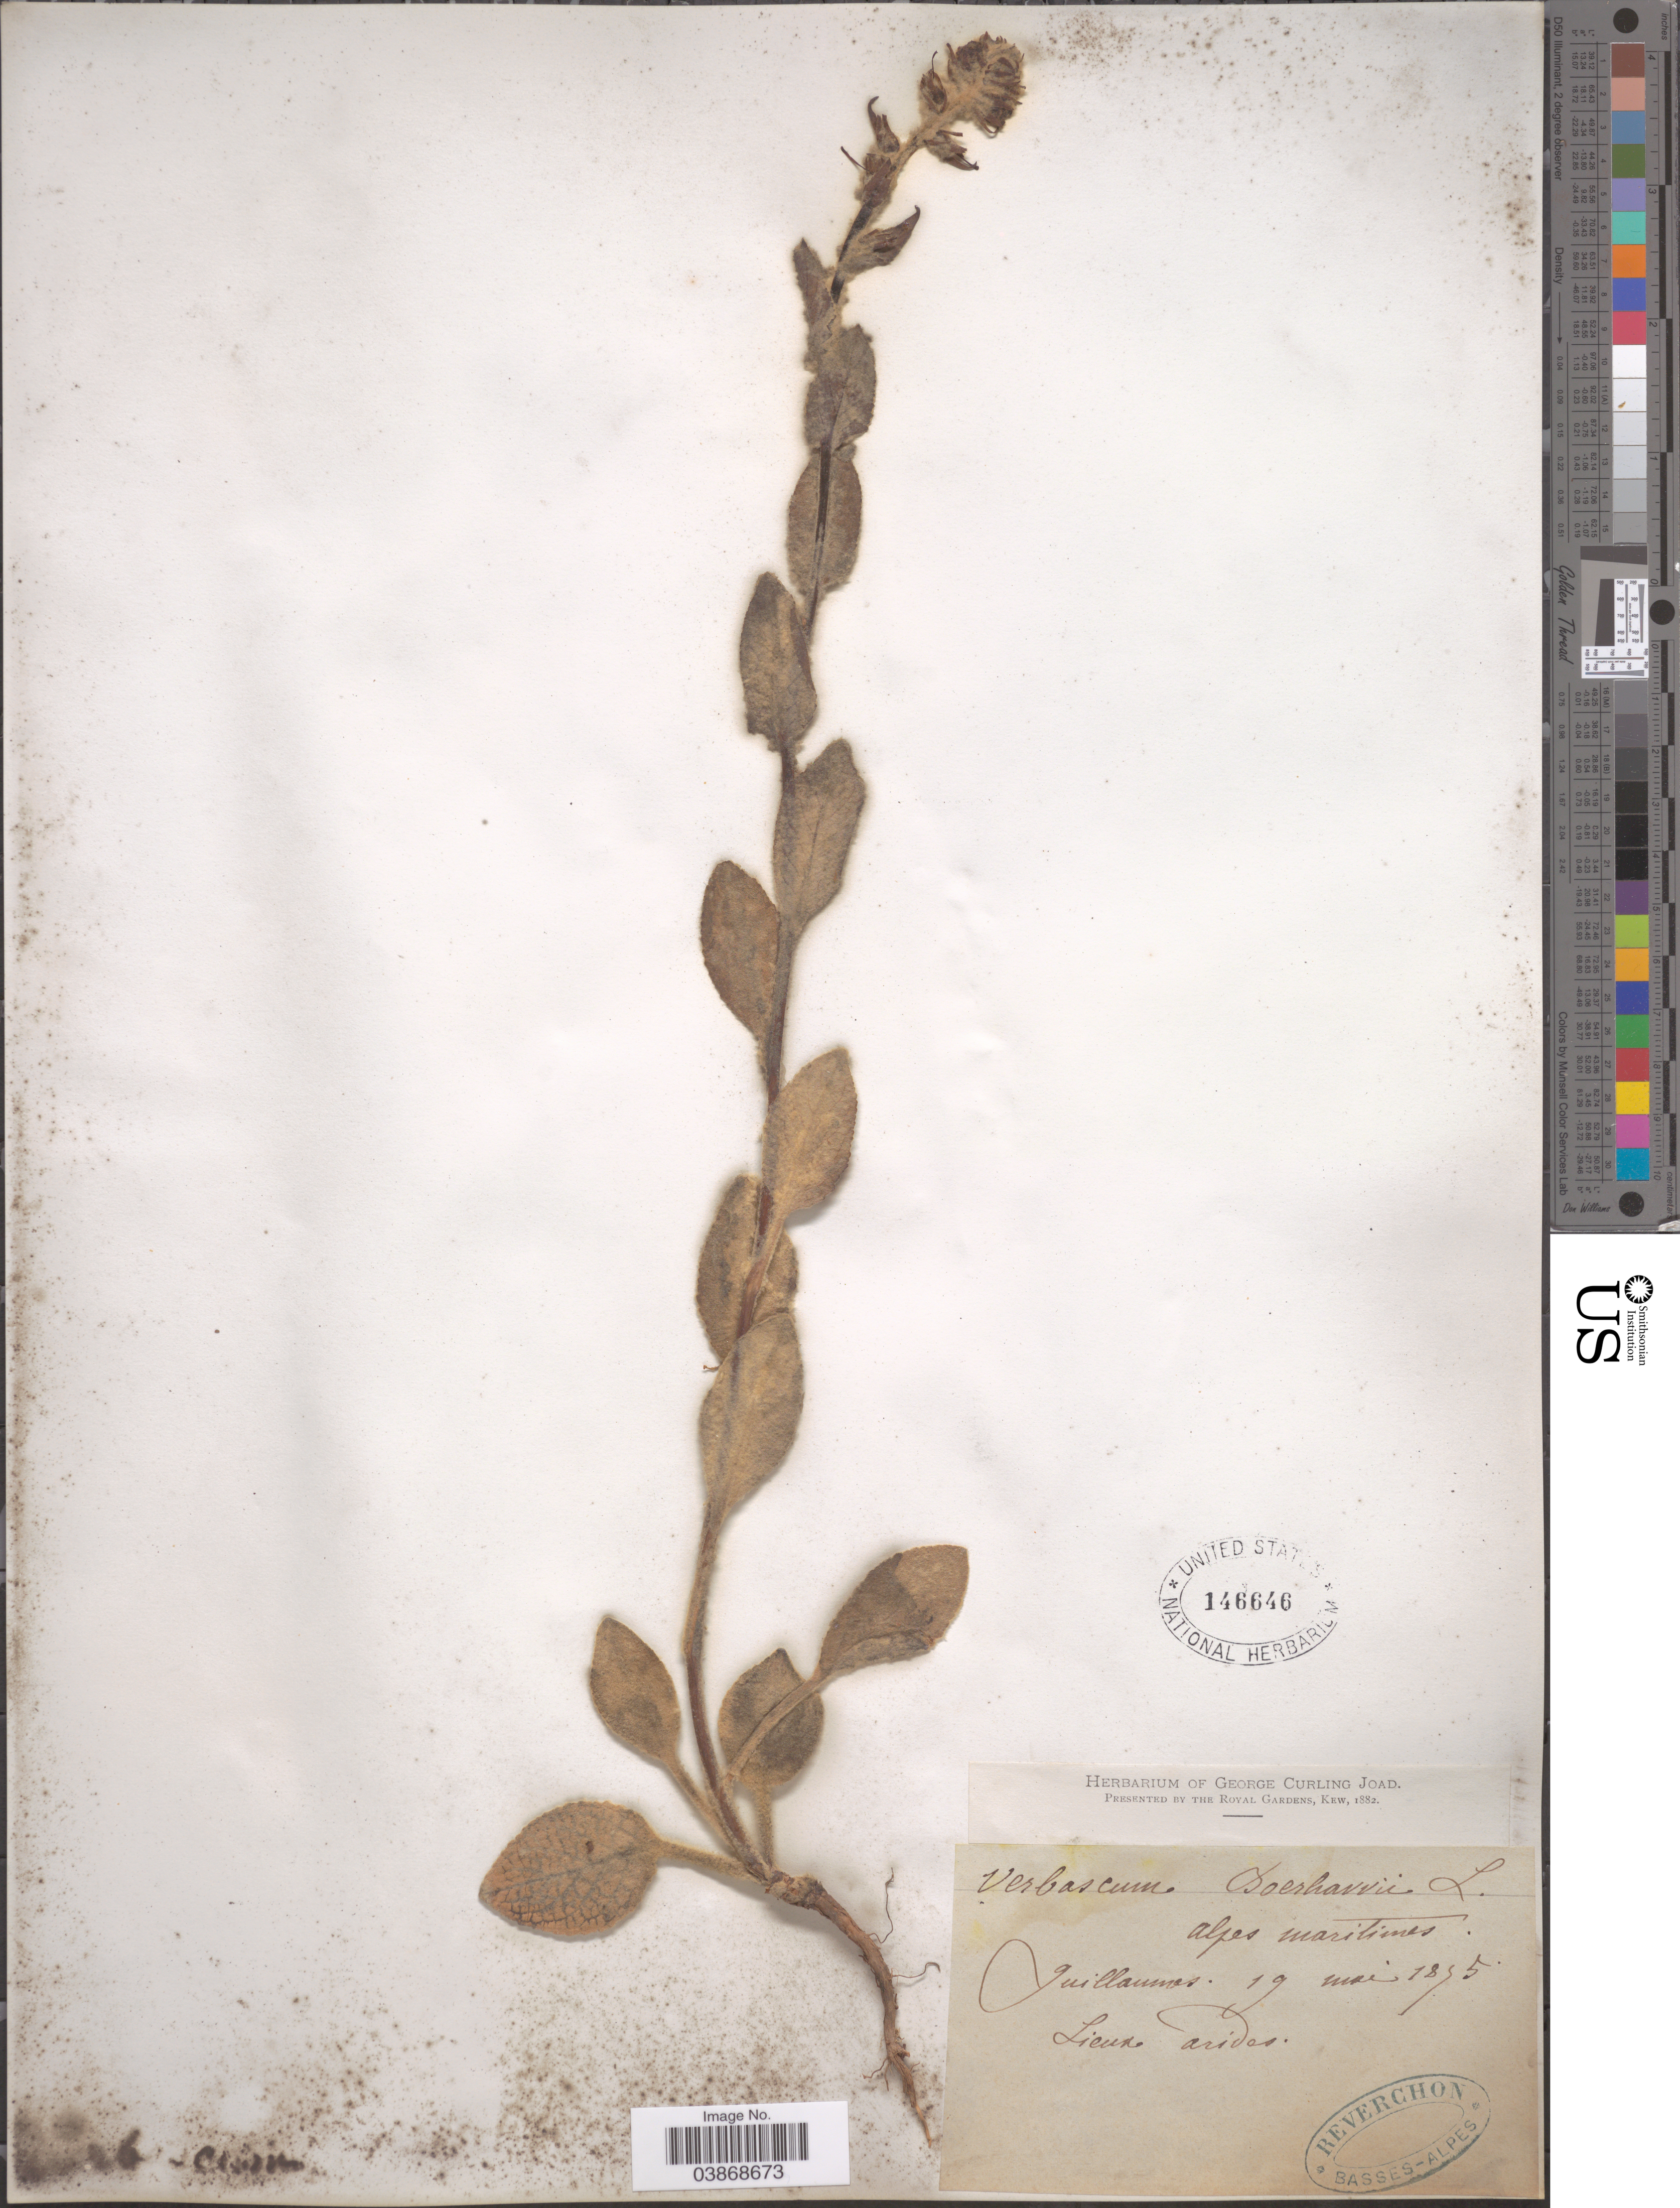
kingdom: Plantae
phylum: Tracheophyta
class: Magnoliopsida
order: Lamiales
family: Scrophulariaceae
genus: Verbascum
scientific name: Verbascum boerhavii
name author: L.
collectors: E. Reverchon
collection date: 1875-05-19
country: France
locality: Alpes maritimes. Guillaumes. Lieux arides.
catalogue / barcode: US 146646